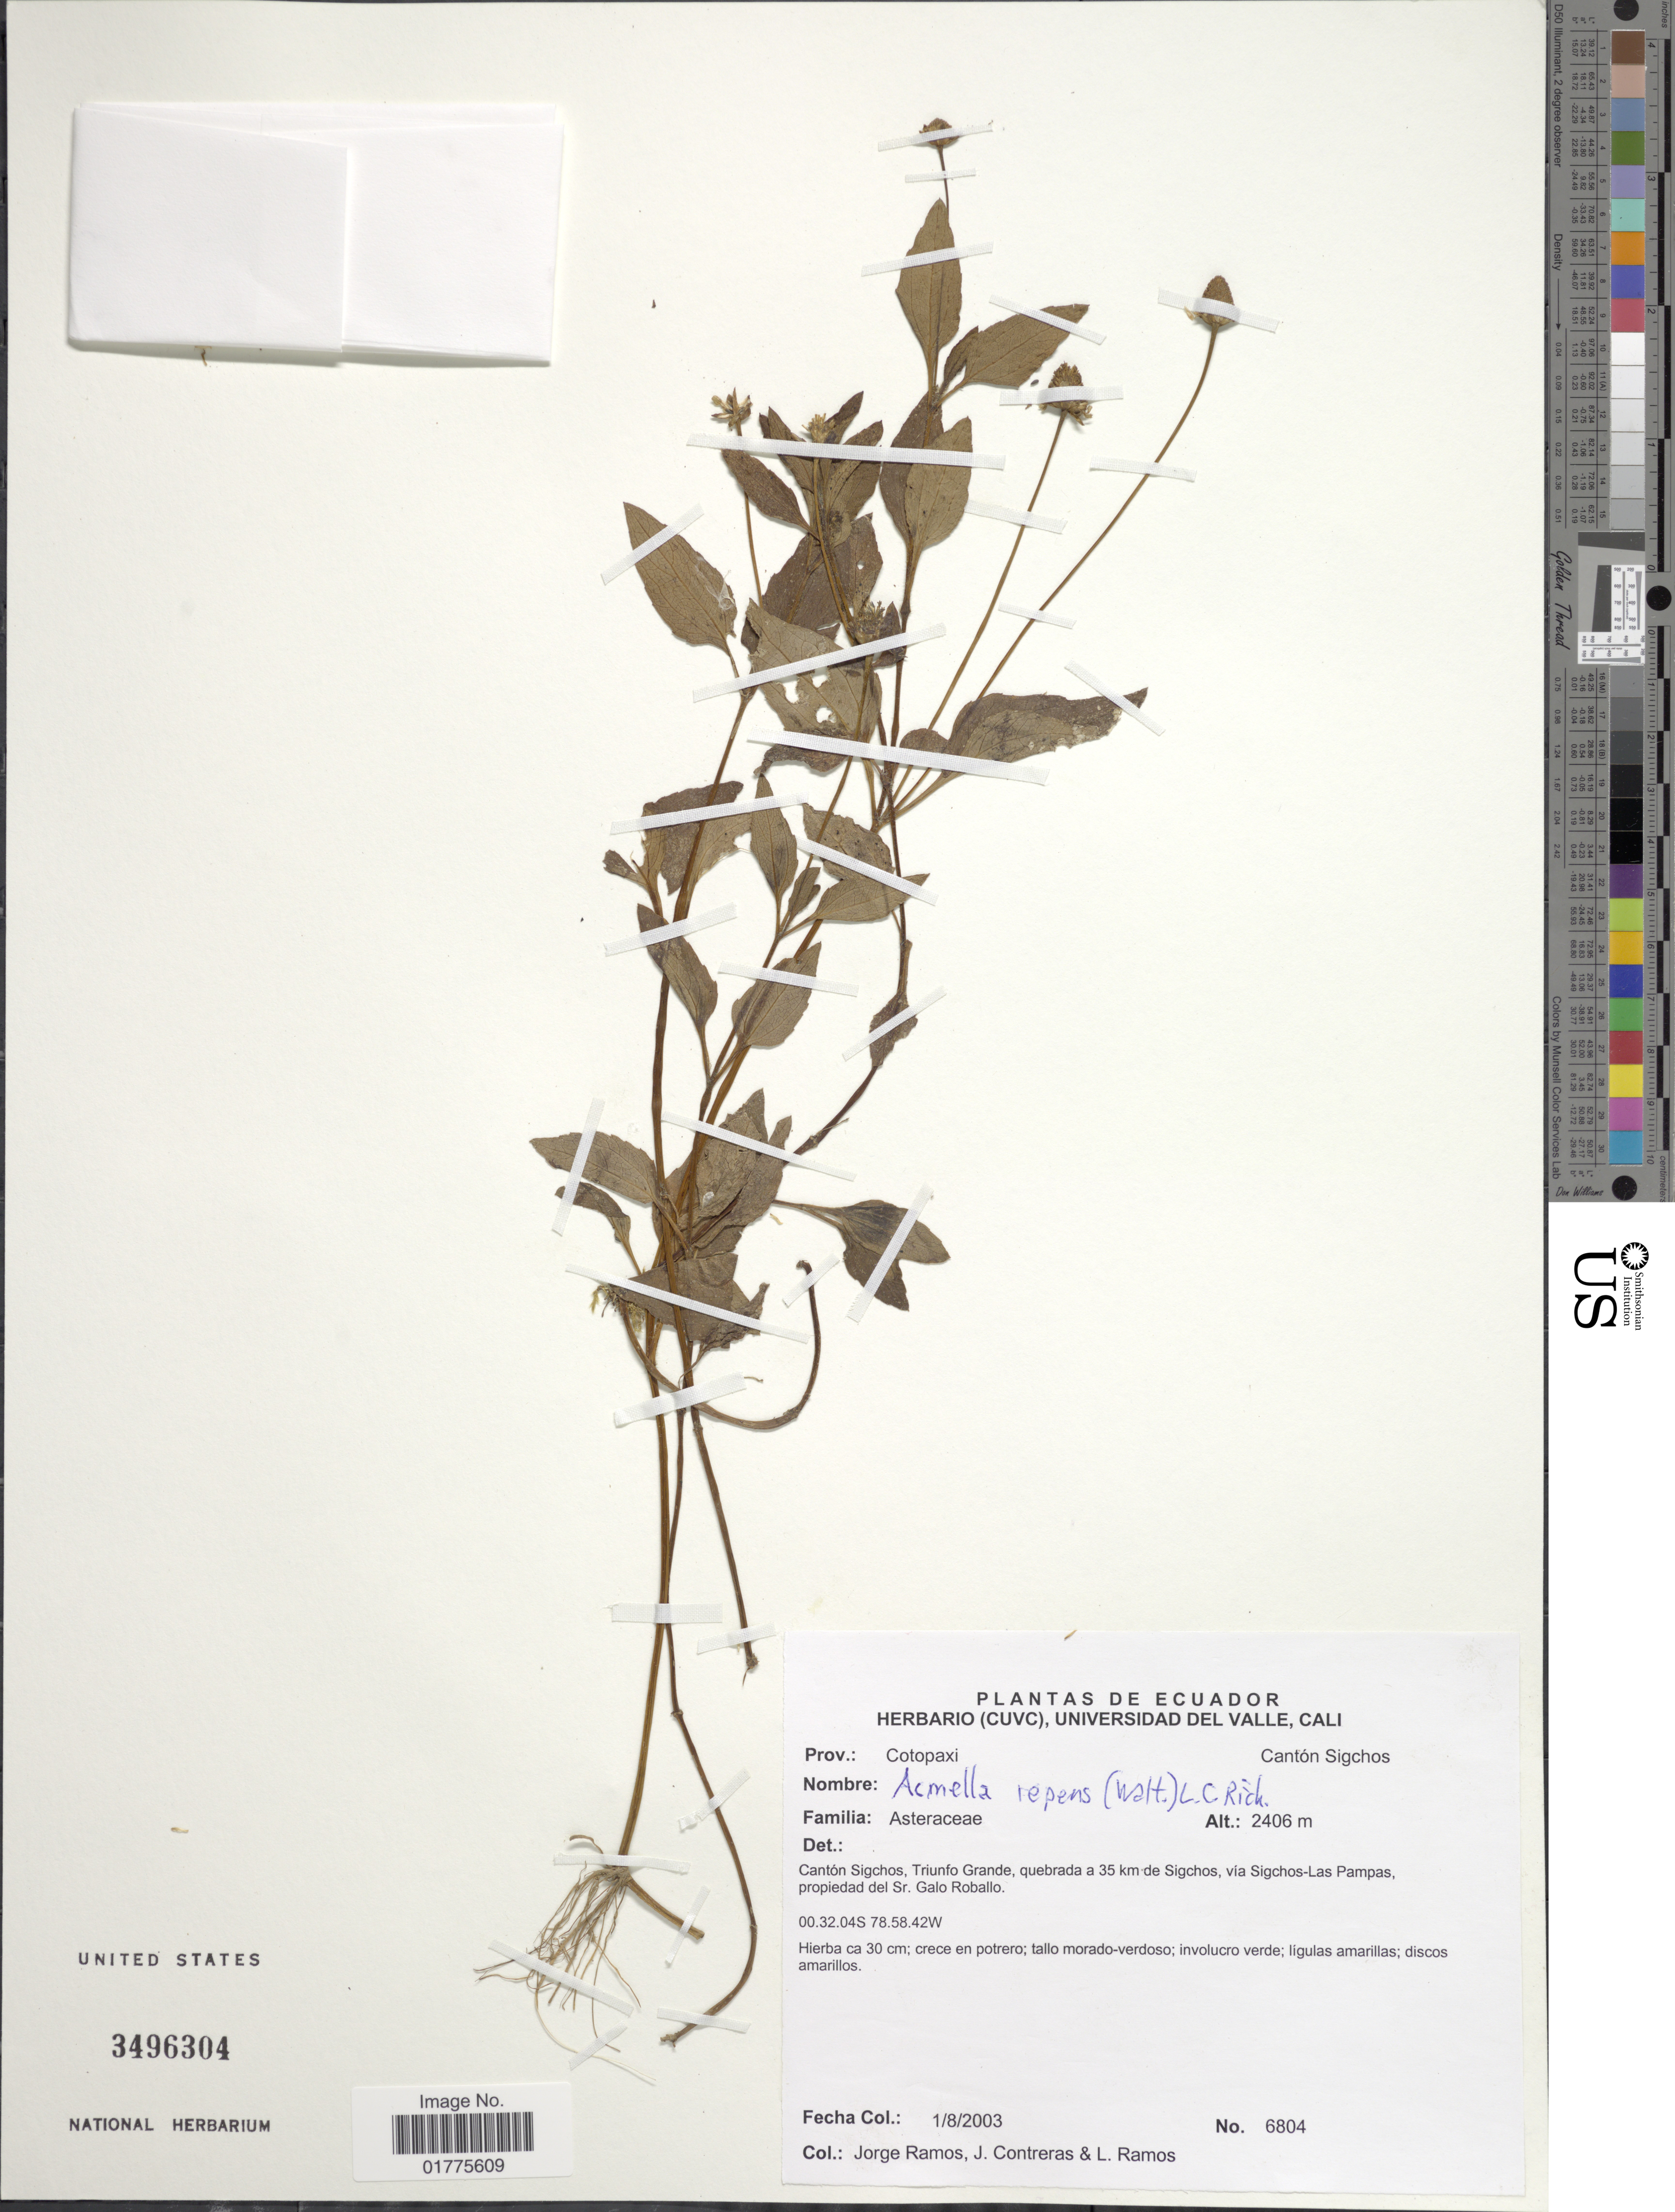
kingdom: Plantae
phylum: Tracheophyta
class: Magnoliopsida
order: Asterales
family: Asteraceae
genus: Acmella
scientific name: Acmella repens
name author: (Walter) Rich.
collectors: J. Ramos, J. Contreras & L. Ramos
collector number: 6804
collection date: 2003-08-01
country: Ecuador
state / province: Cotopaxi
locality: Canton Sigchos, Canton Sigchos, Triunfo Grande, quebrada a 34 km de Sigchos, via Sigchos-Las Pampas, propiedad del Sr. Galo Roballo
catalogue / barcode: US 3496304